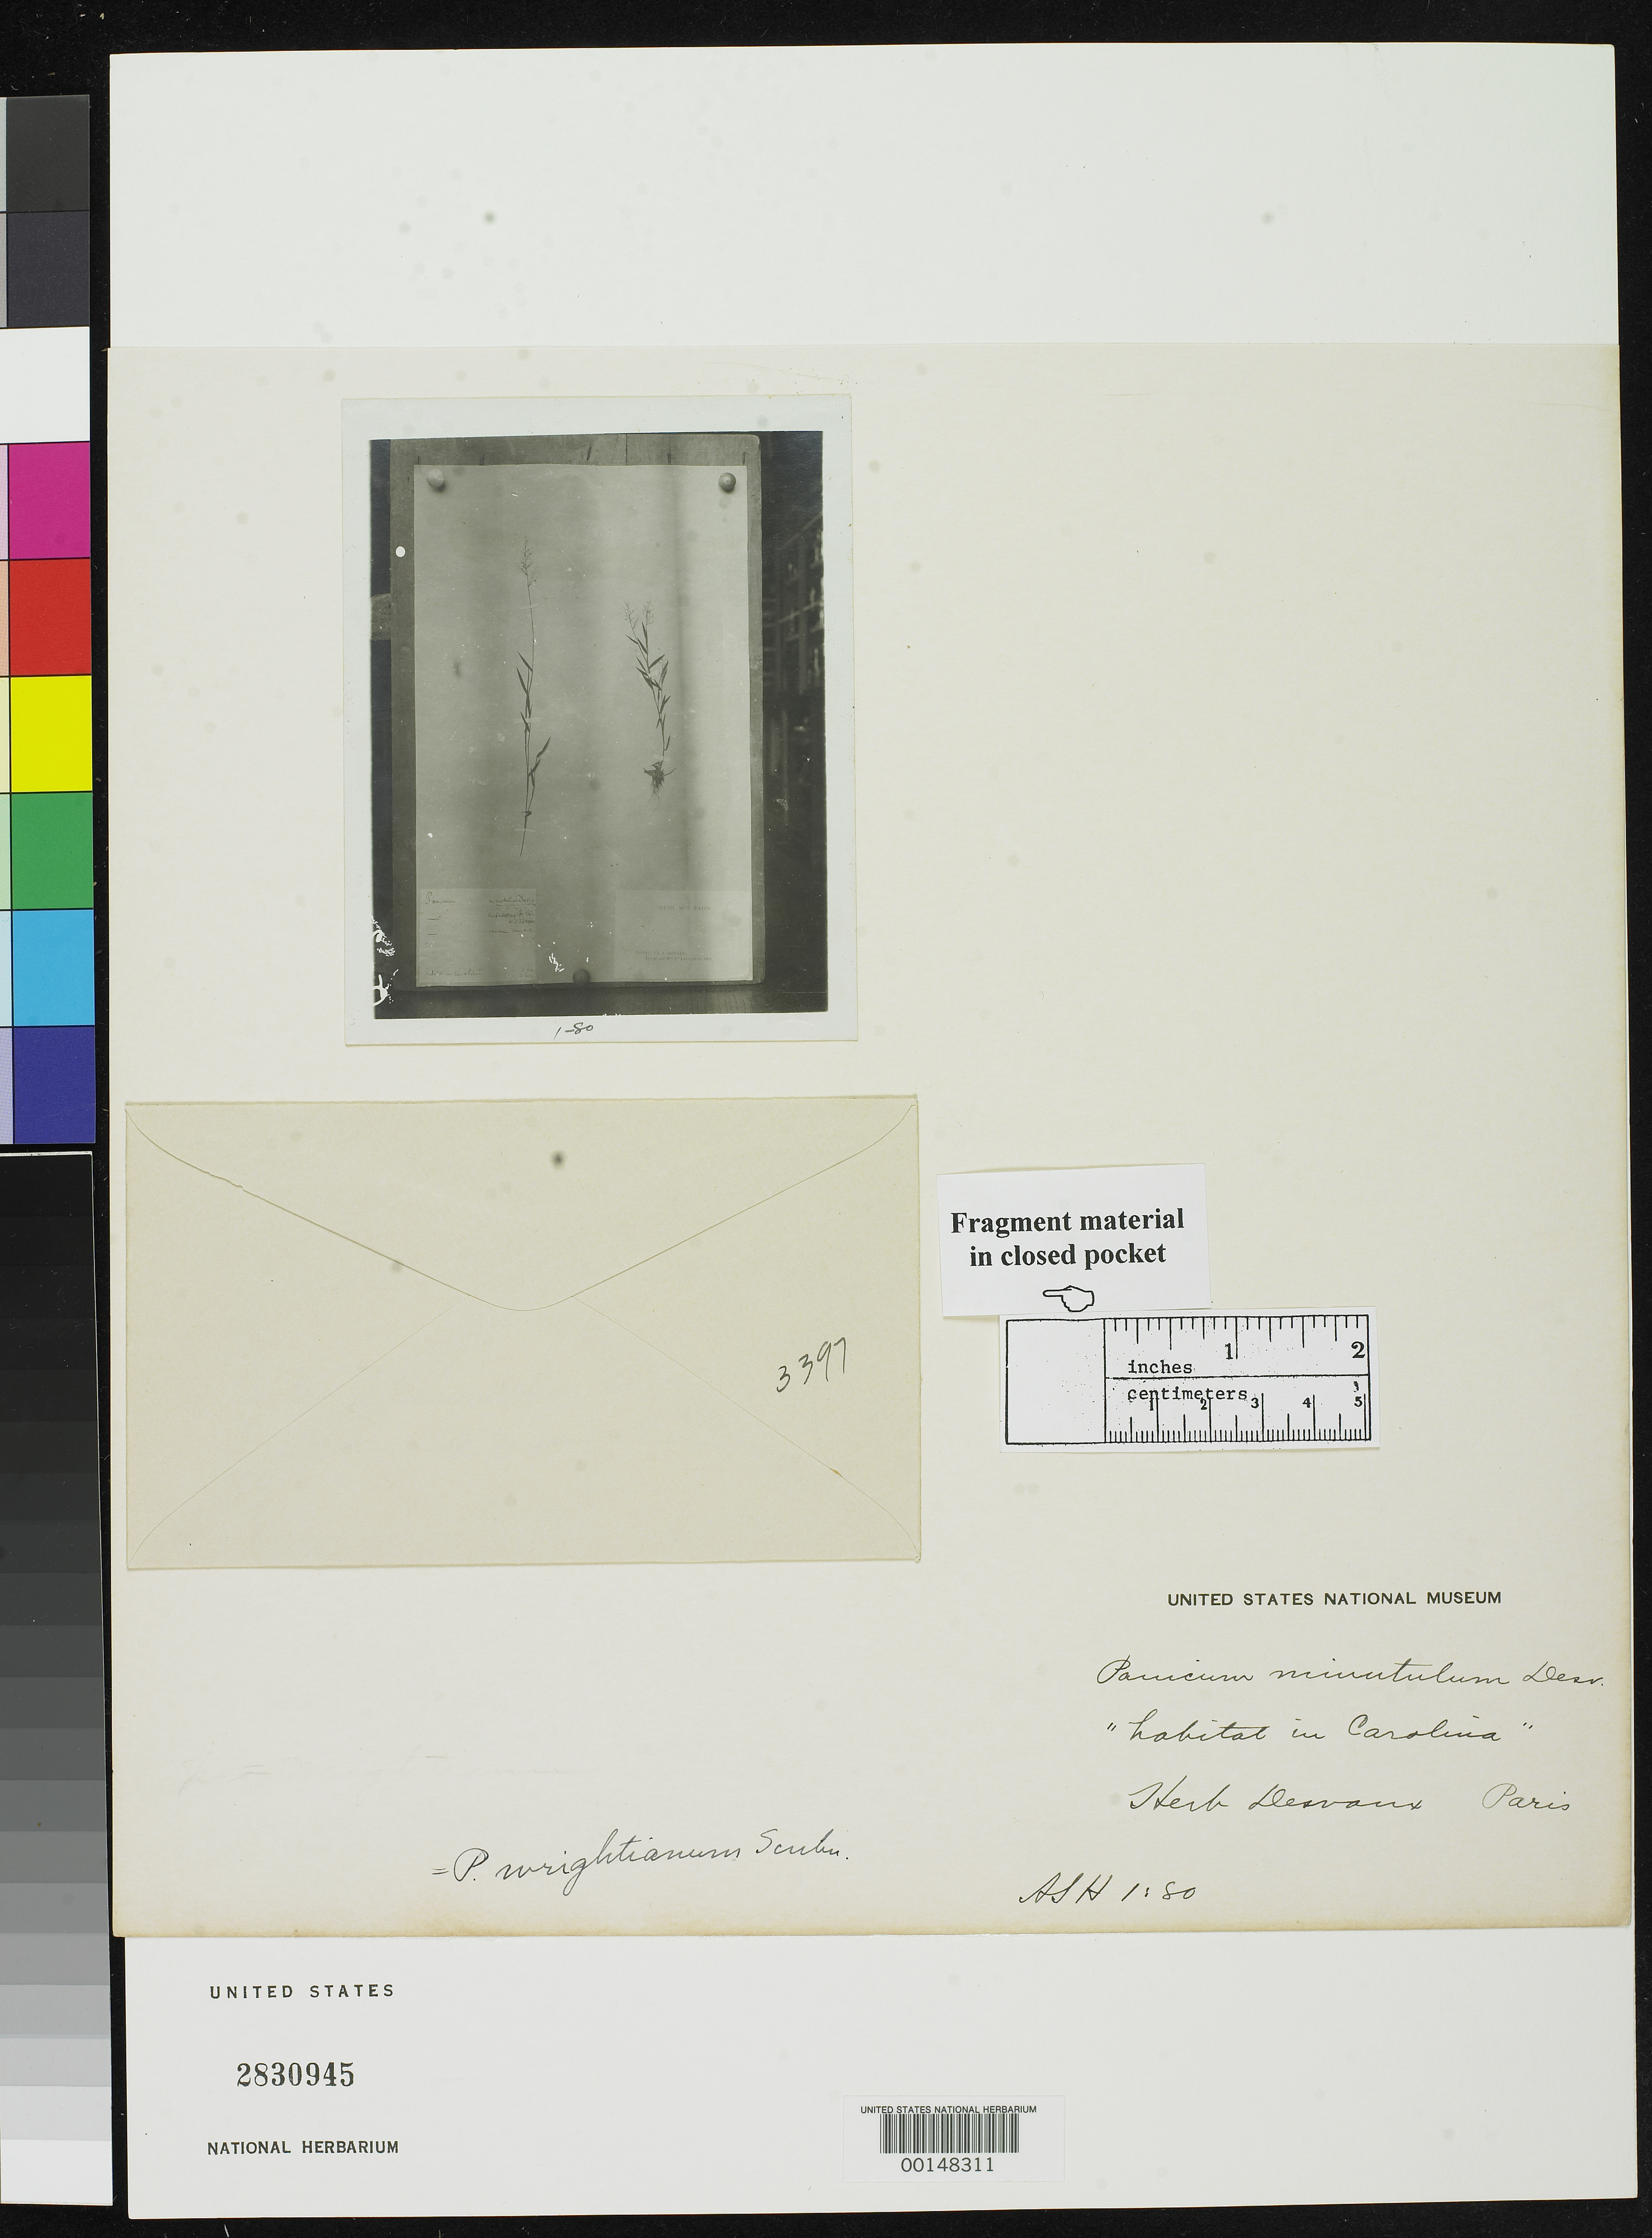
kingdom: Plantae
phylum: Tracheophyta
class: Liliopsida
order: Poales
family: Poaceae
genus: Panicum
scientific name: Panicum minutulum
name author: Desv.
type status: Type Fragment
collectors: N. A. Desvaux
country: United States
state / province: North Carolina / South Carolina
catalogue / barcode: US 2830945